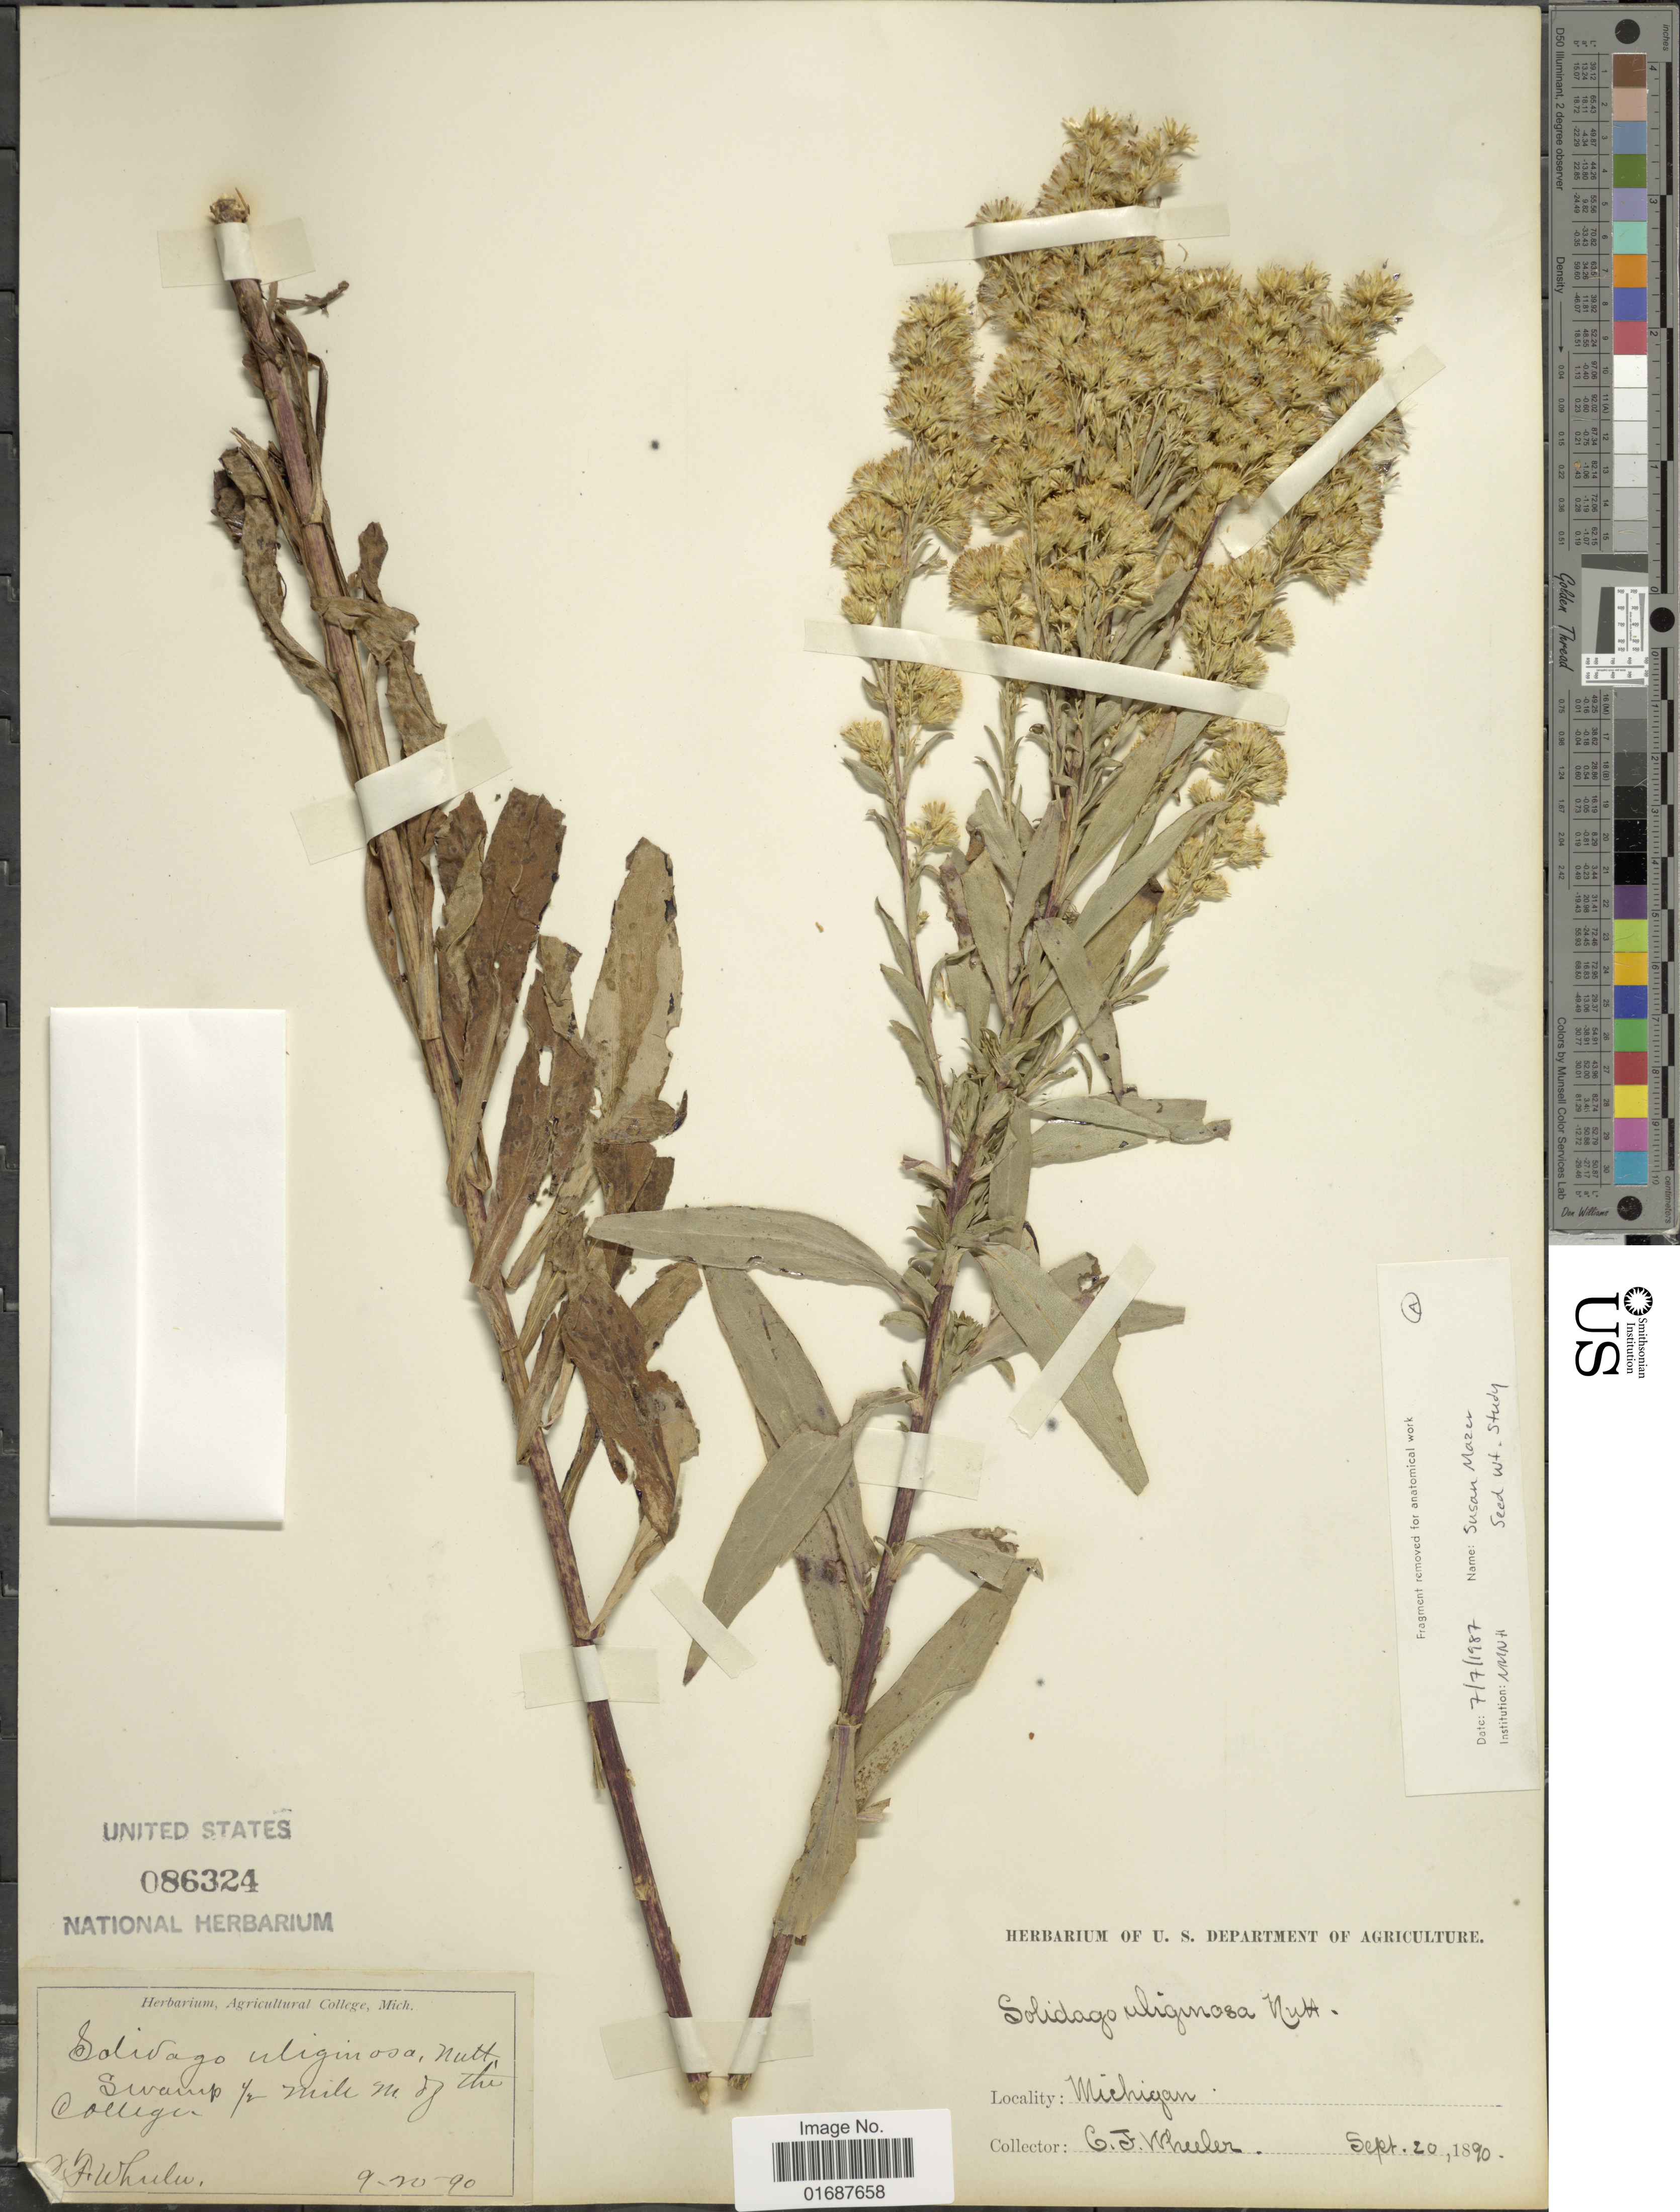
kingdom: Plantae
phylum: Tracheophyta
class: Magnoliopsida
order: Asterales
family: Asteraceae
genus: Solidago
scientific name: Solidago uliginosa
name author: Nutt.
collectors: C. Wheeler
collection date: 1890-09-20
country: United States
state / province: Michigan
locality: Swamp ½ mile N of the College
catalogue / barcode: US 86324